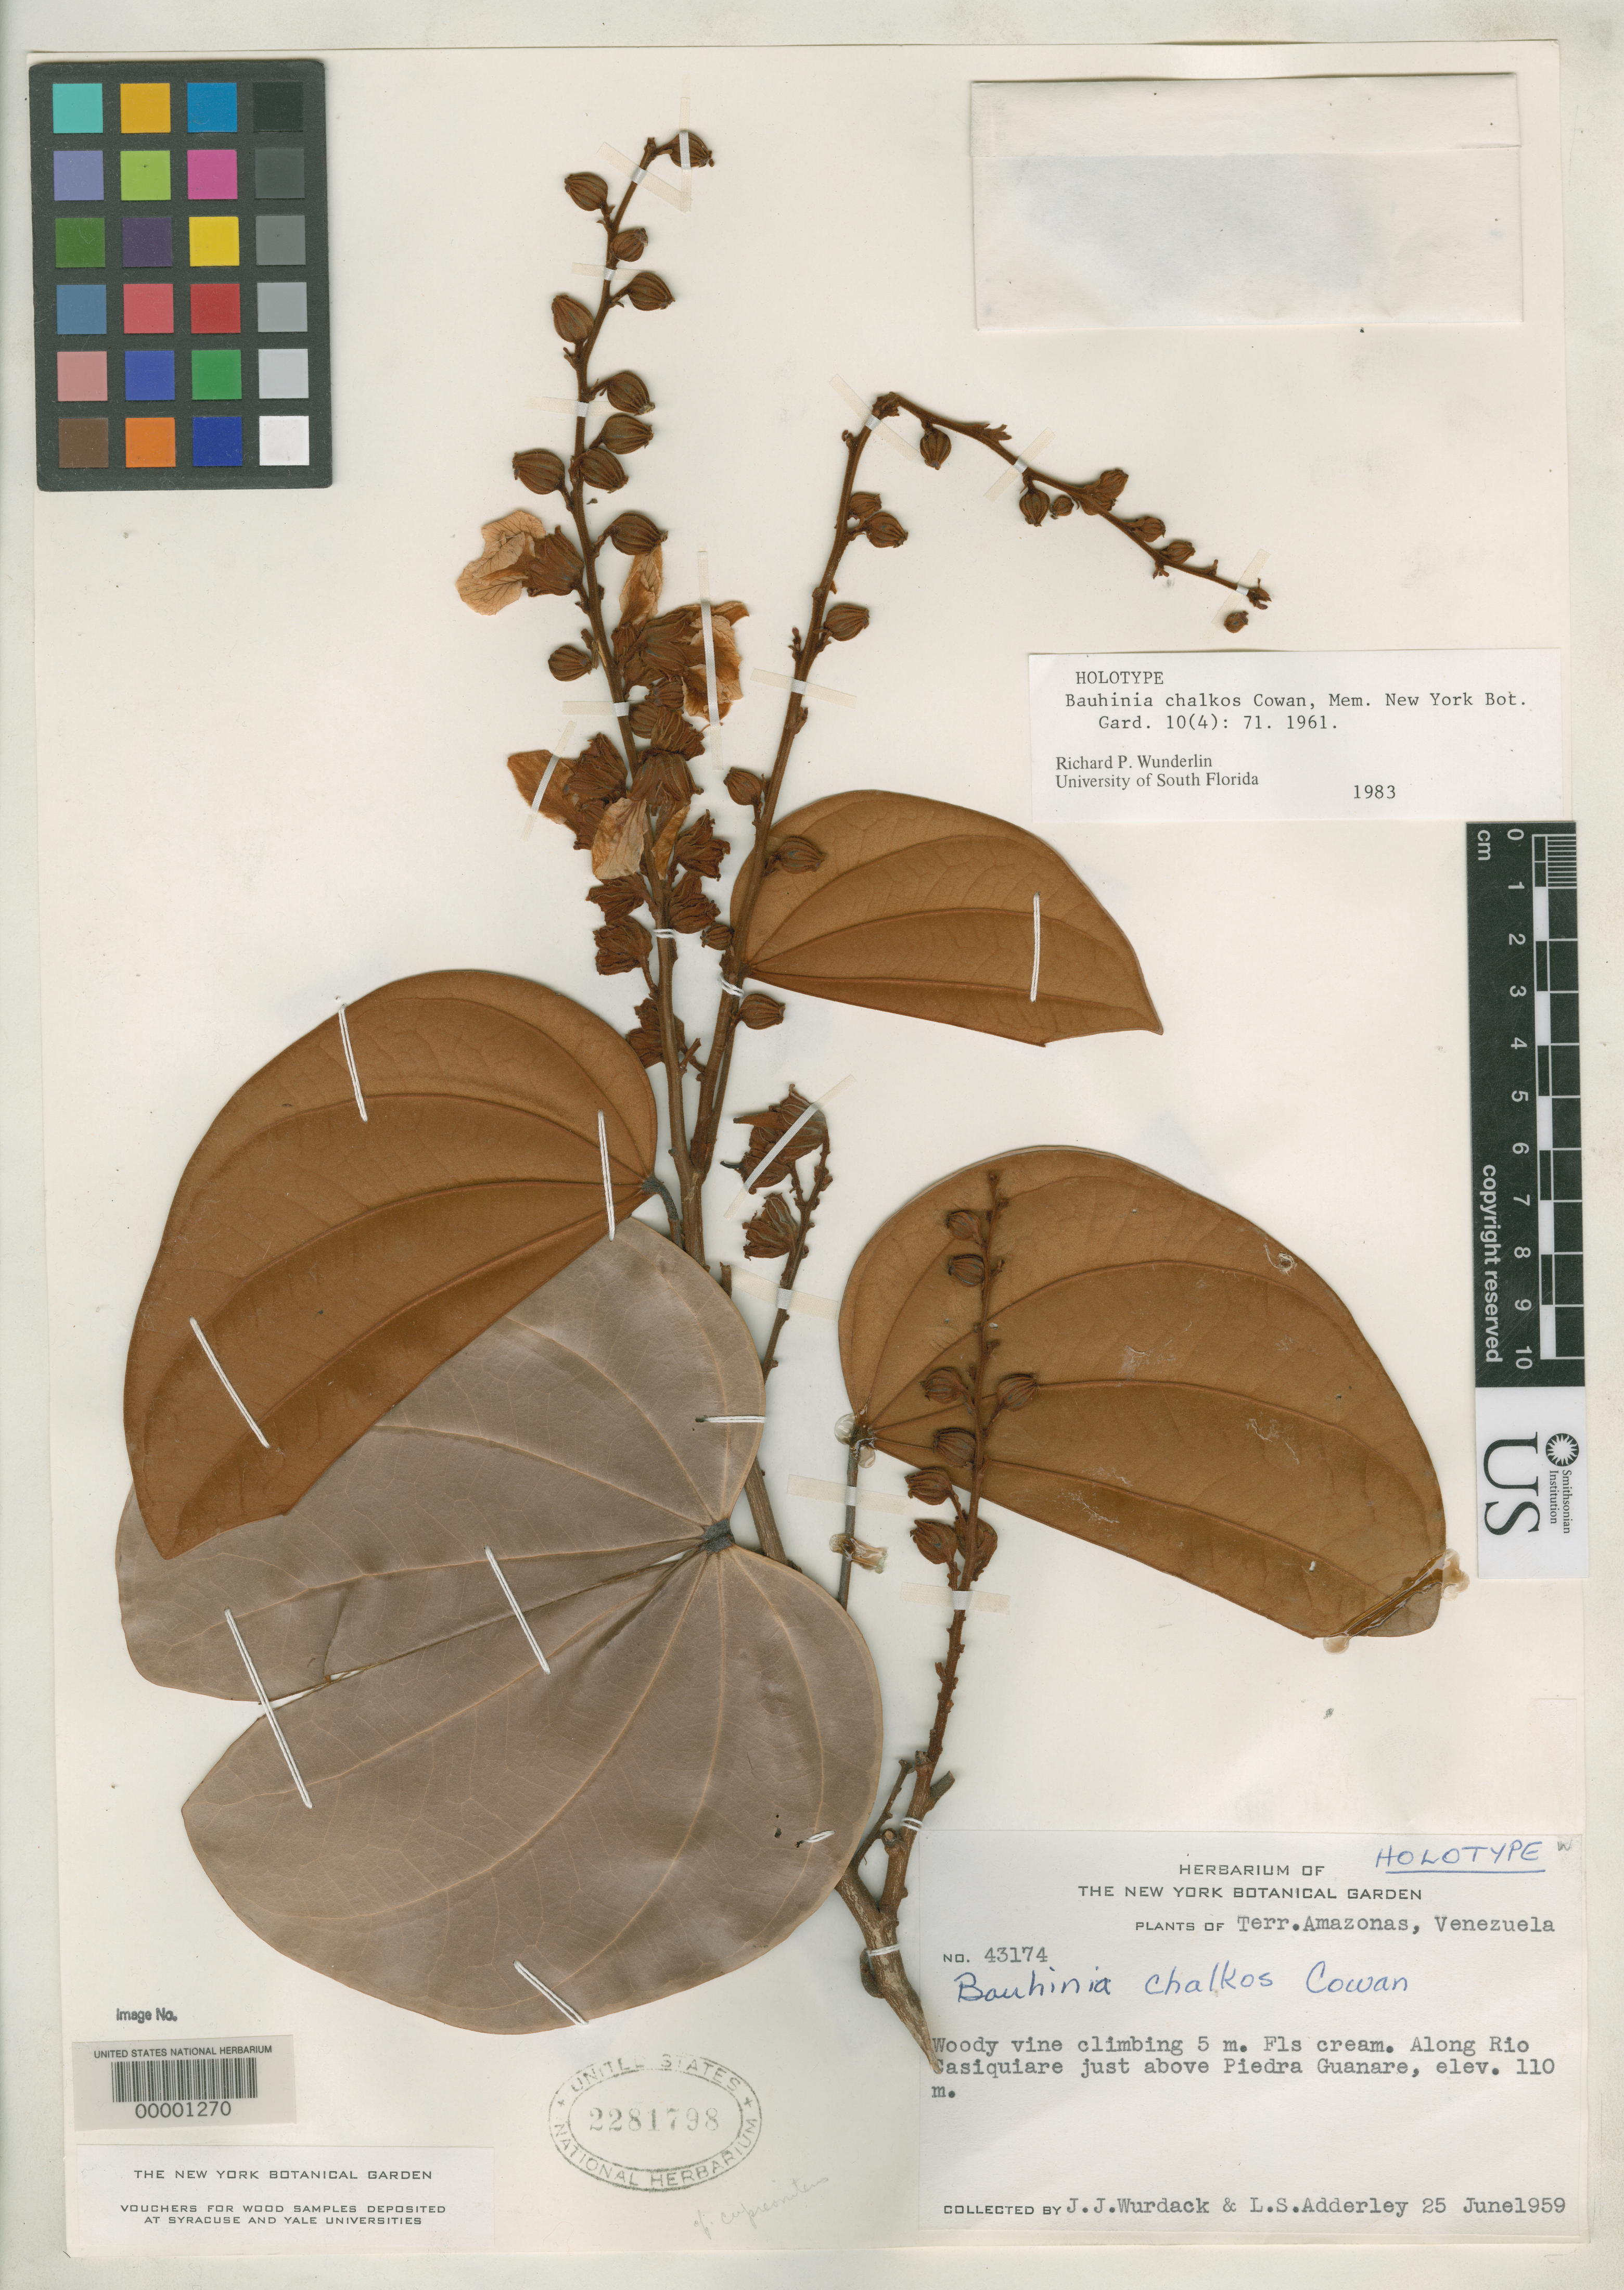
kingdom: Plantae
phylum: Tracheophyta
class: Magnoliopsida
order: Fabales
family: Fabaceae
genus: Bauhinia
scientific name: Bauhinia chalkos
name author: R.S. Cowan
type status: Holotype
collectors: J. J. Wurdack & L. S. Adderley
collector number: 43174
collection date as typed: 25 Jun 1959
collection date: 1959-06-25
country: Venezuela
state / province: Amazonas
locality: Along Rio Casiquiare just above Piedra Guanare.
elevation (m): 110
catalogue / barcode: US 2281798